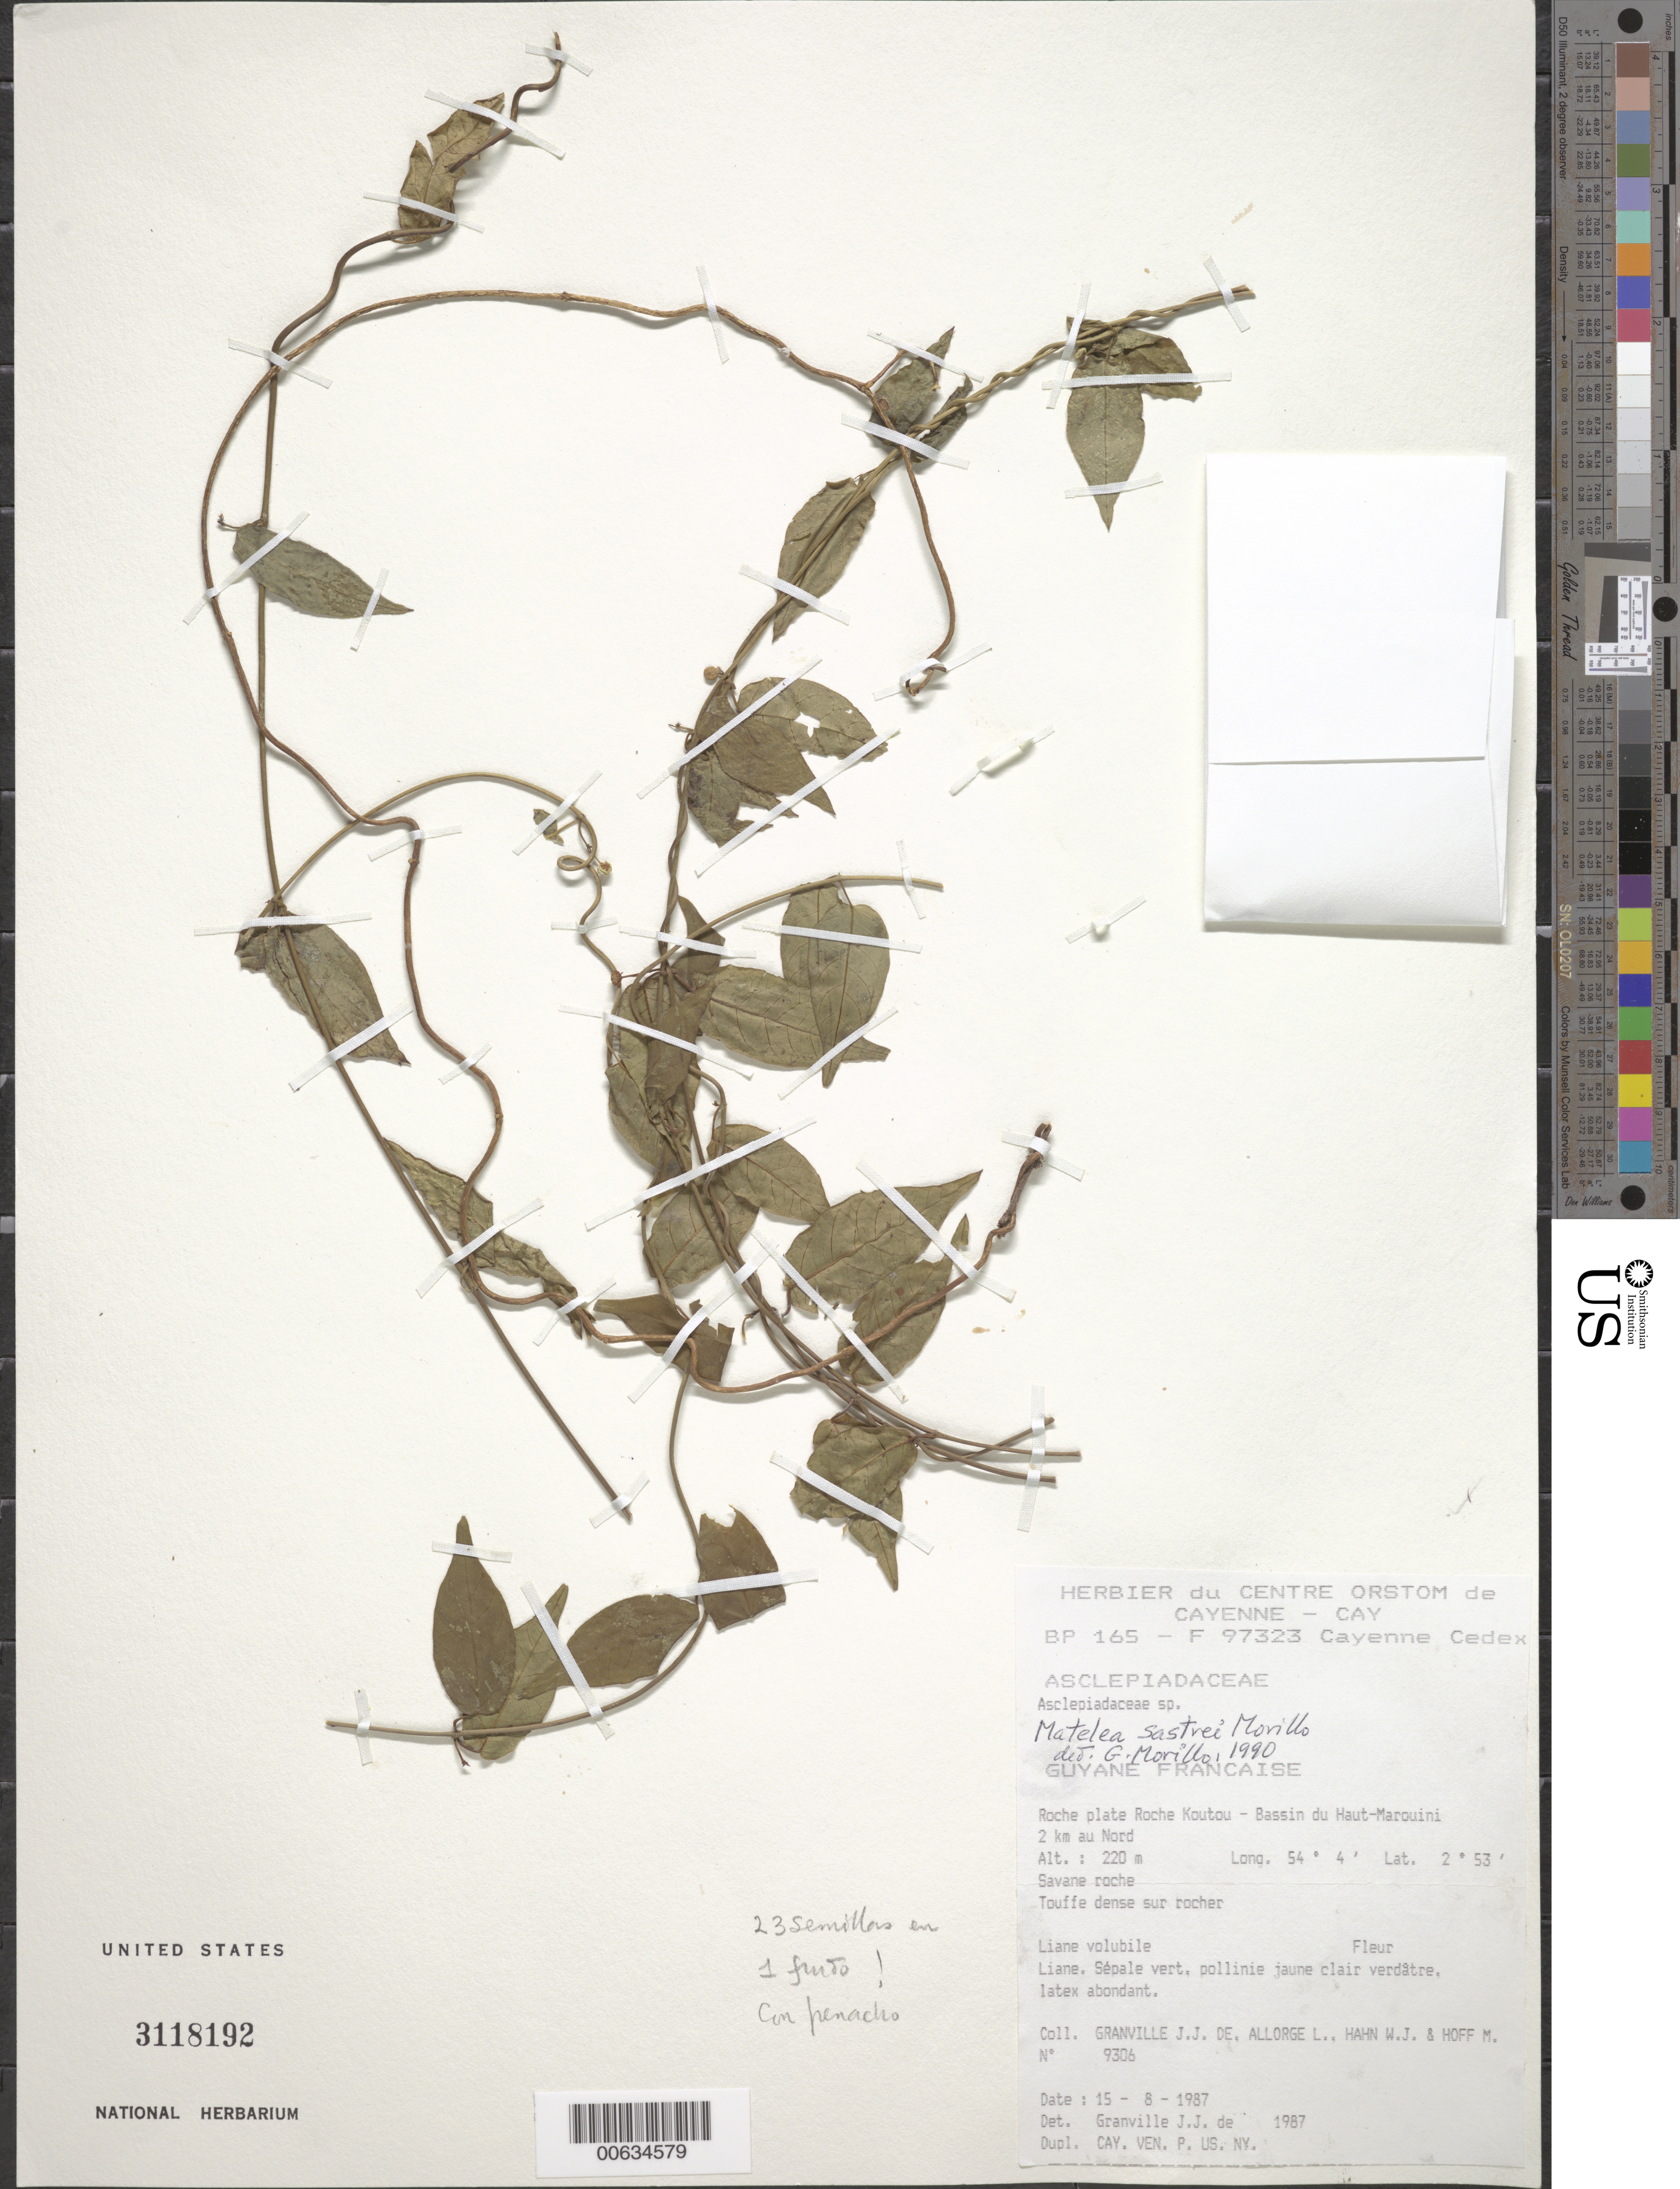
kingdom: Plantae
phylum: Tracheophyta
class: Magnoliopsida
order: Gentianales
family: Apocynaceae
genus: Matelea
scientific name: Matelea sastrei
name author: Morillo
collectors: J.-J. de Granville, L. Allorge, W. J. Hahn, M. Hoff & Weitzman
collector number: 9306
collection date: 1987-08-15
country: French Guiana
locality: Guyana Francaise. roche plate Roche Koutou - Bassin du Haut-Marouini 2 km au Nord.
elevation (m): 220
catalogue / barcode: US 3118192